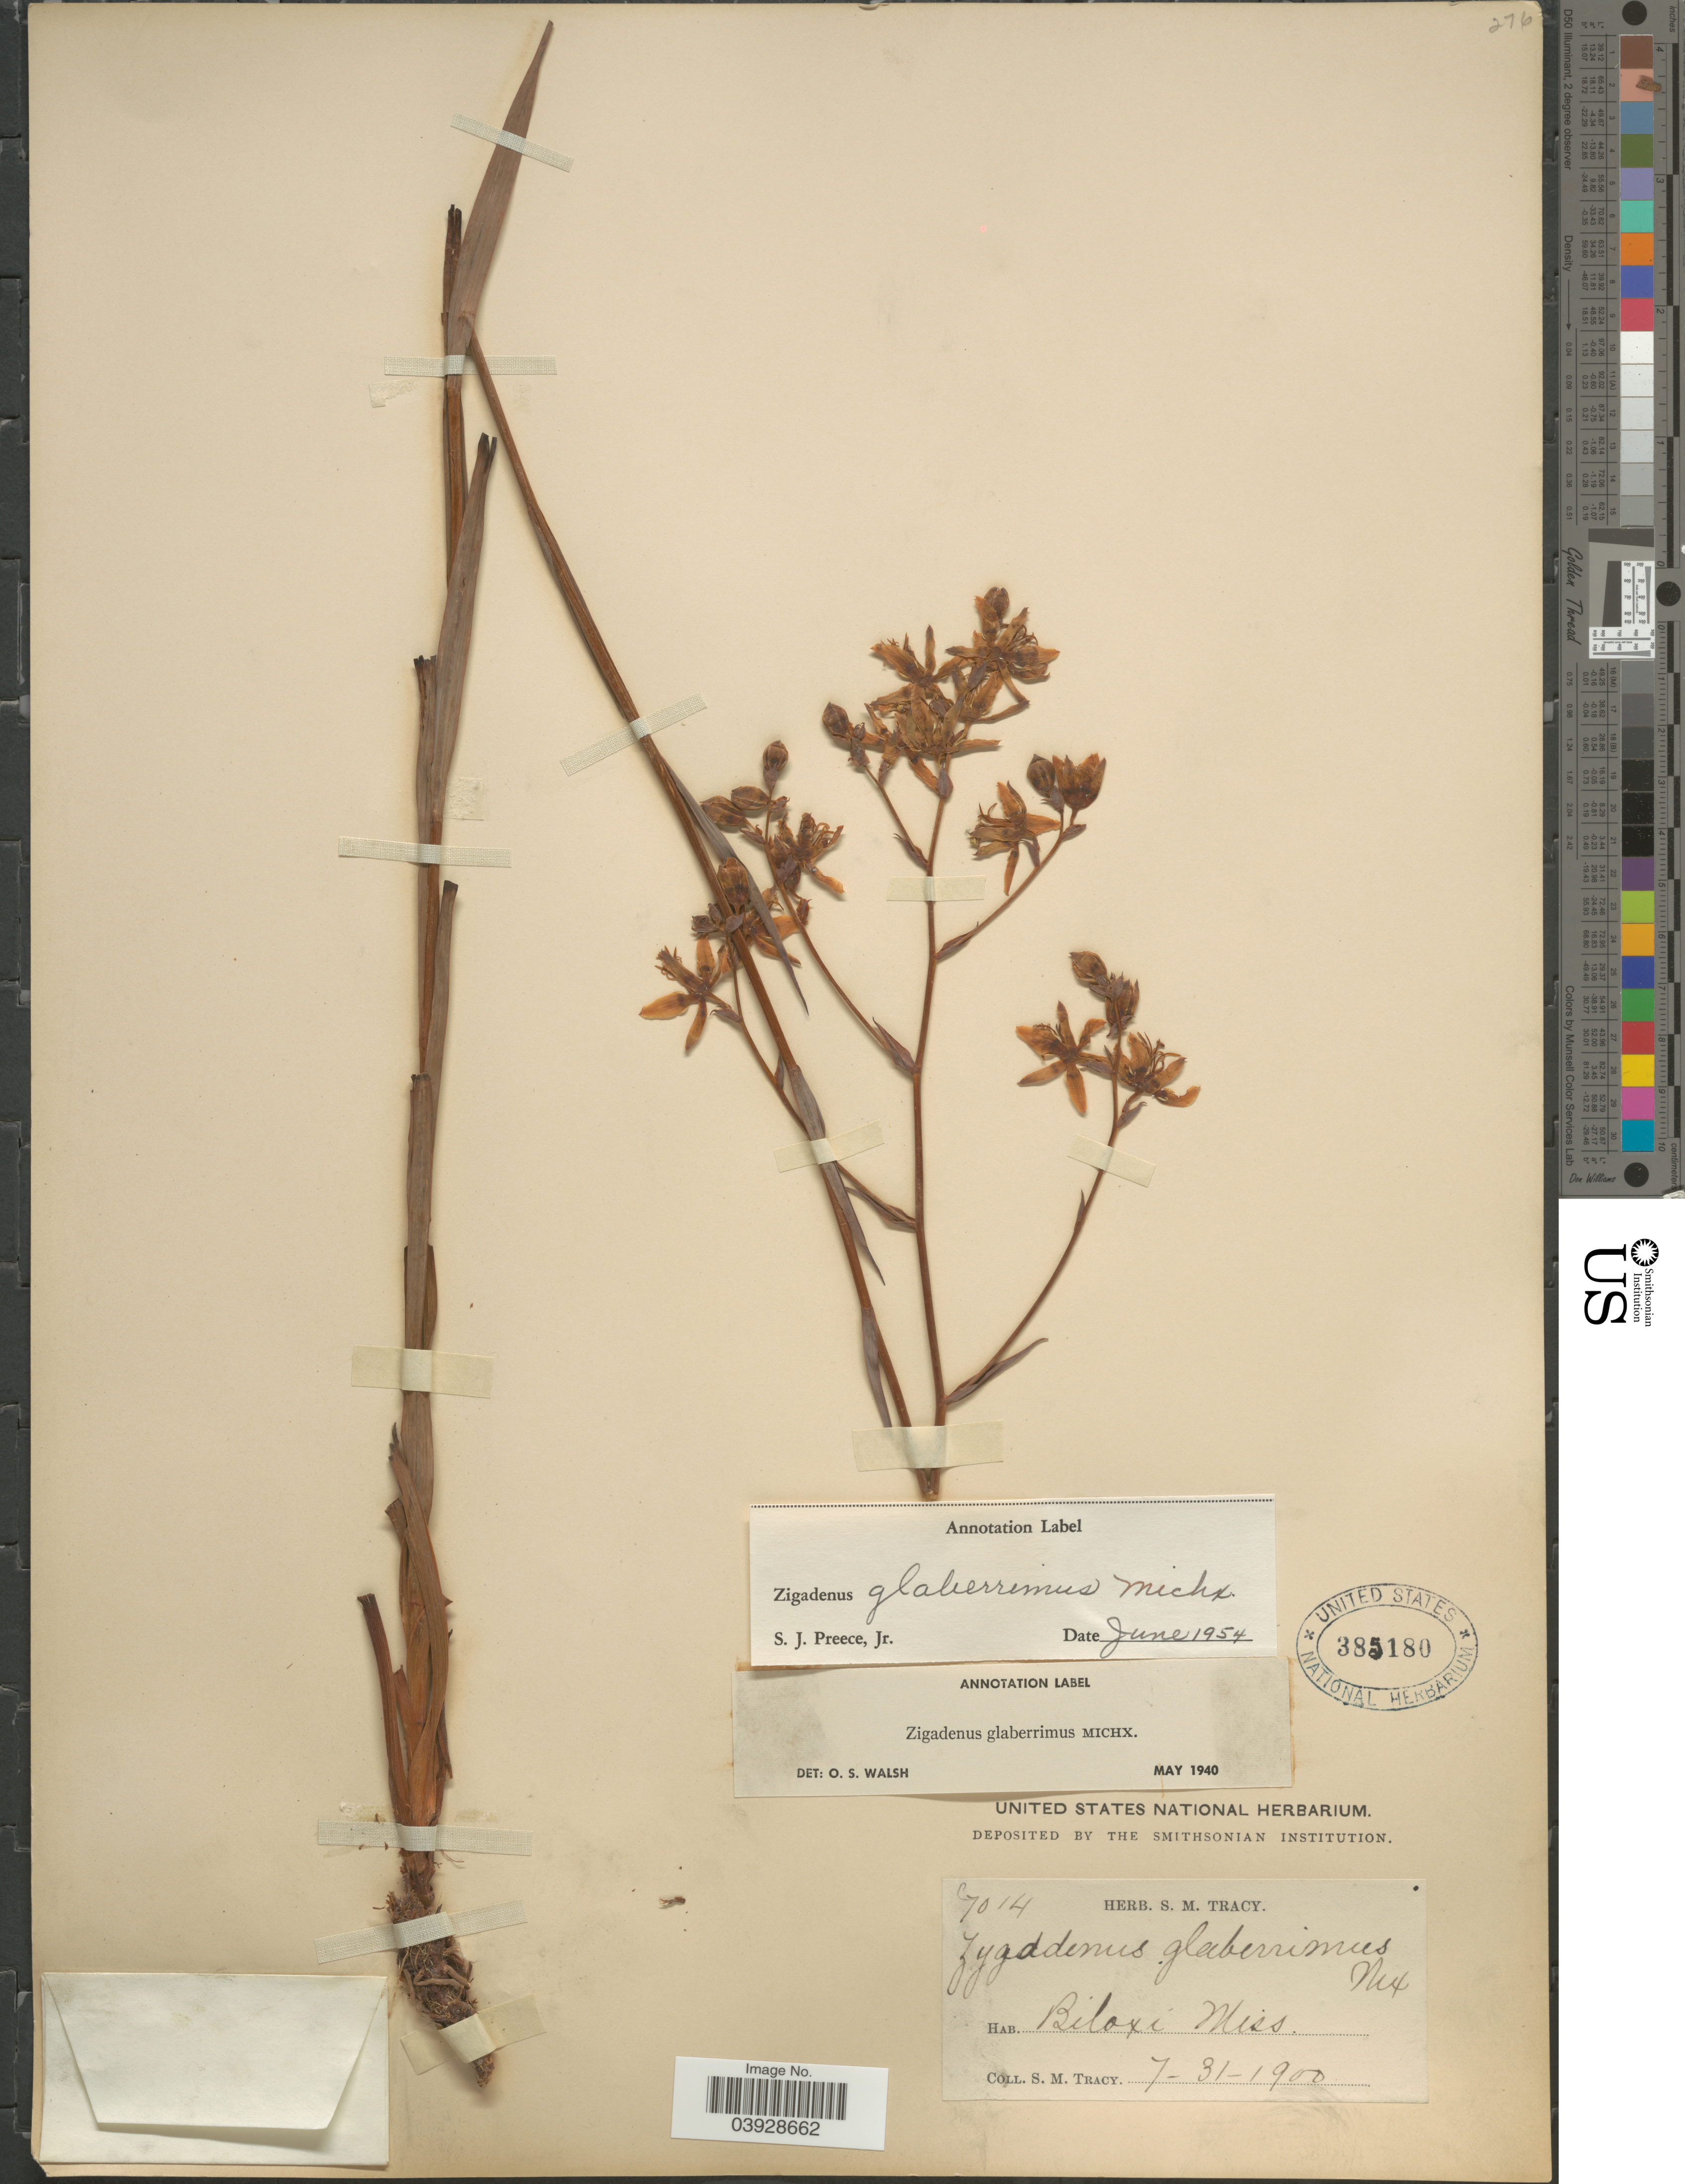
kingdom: Plantae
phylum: Tracheophyta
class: Liliopsida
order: Liliales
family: Melanthiaceae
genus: Zigadenus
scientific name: Zigadenus glaberrimus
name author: Michx.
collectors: S. M. Tracy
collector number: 7014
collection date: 1900-07-31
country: United States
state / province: Mississippi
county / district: Harrison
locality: Biloxi.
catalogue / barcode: US 385180